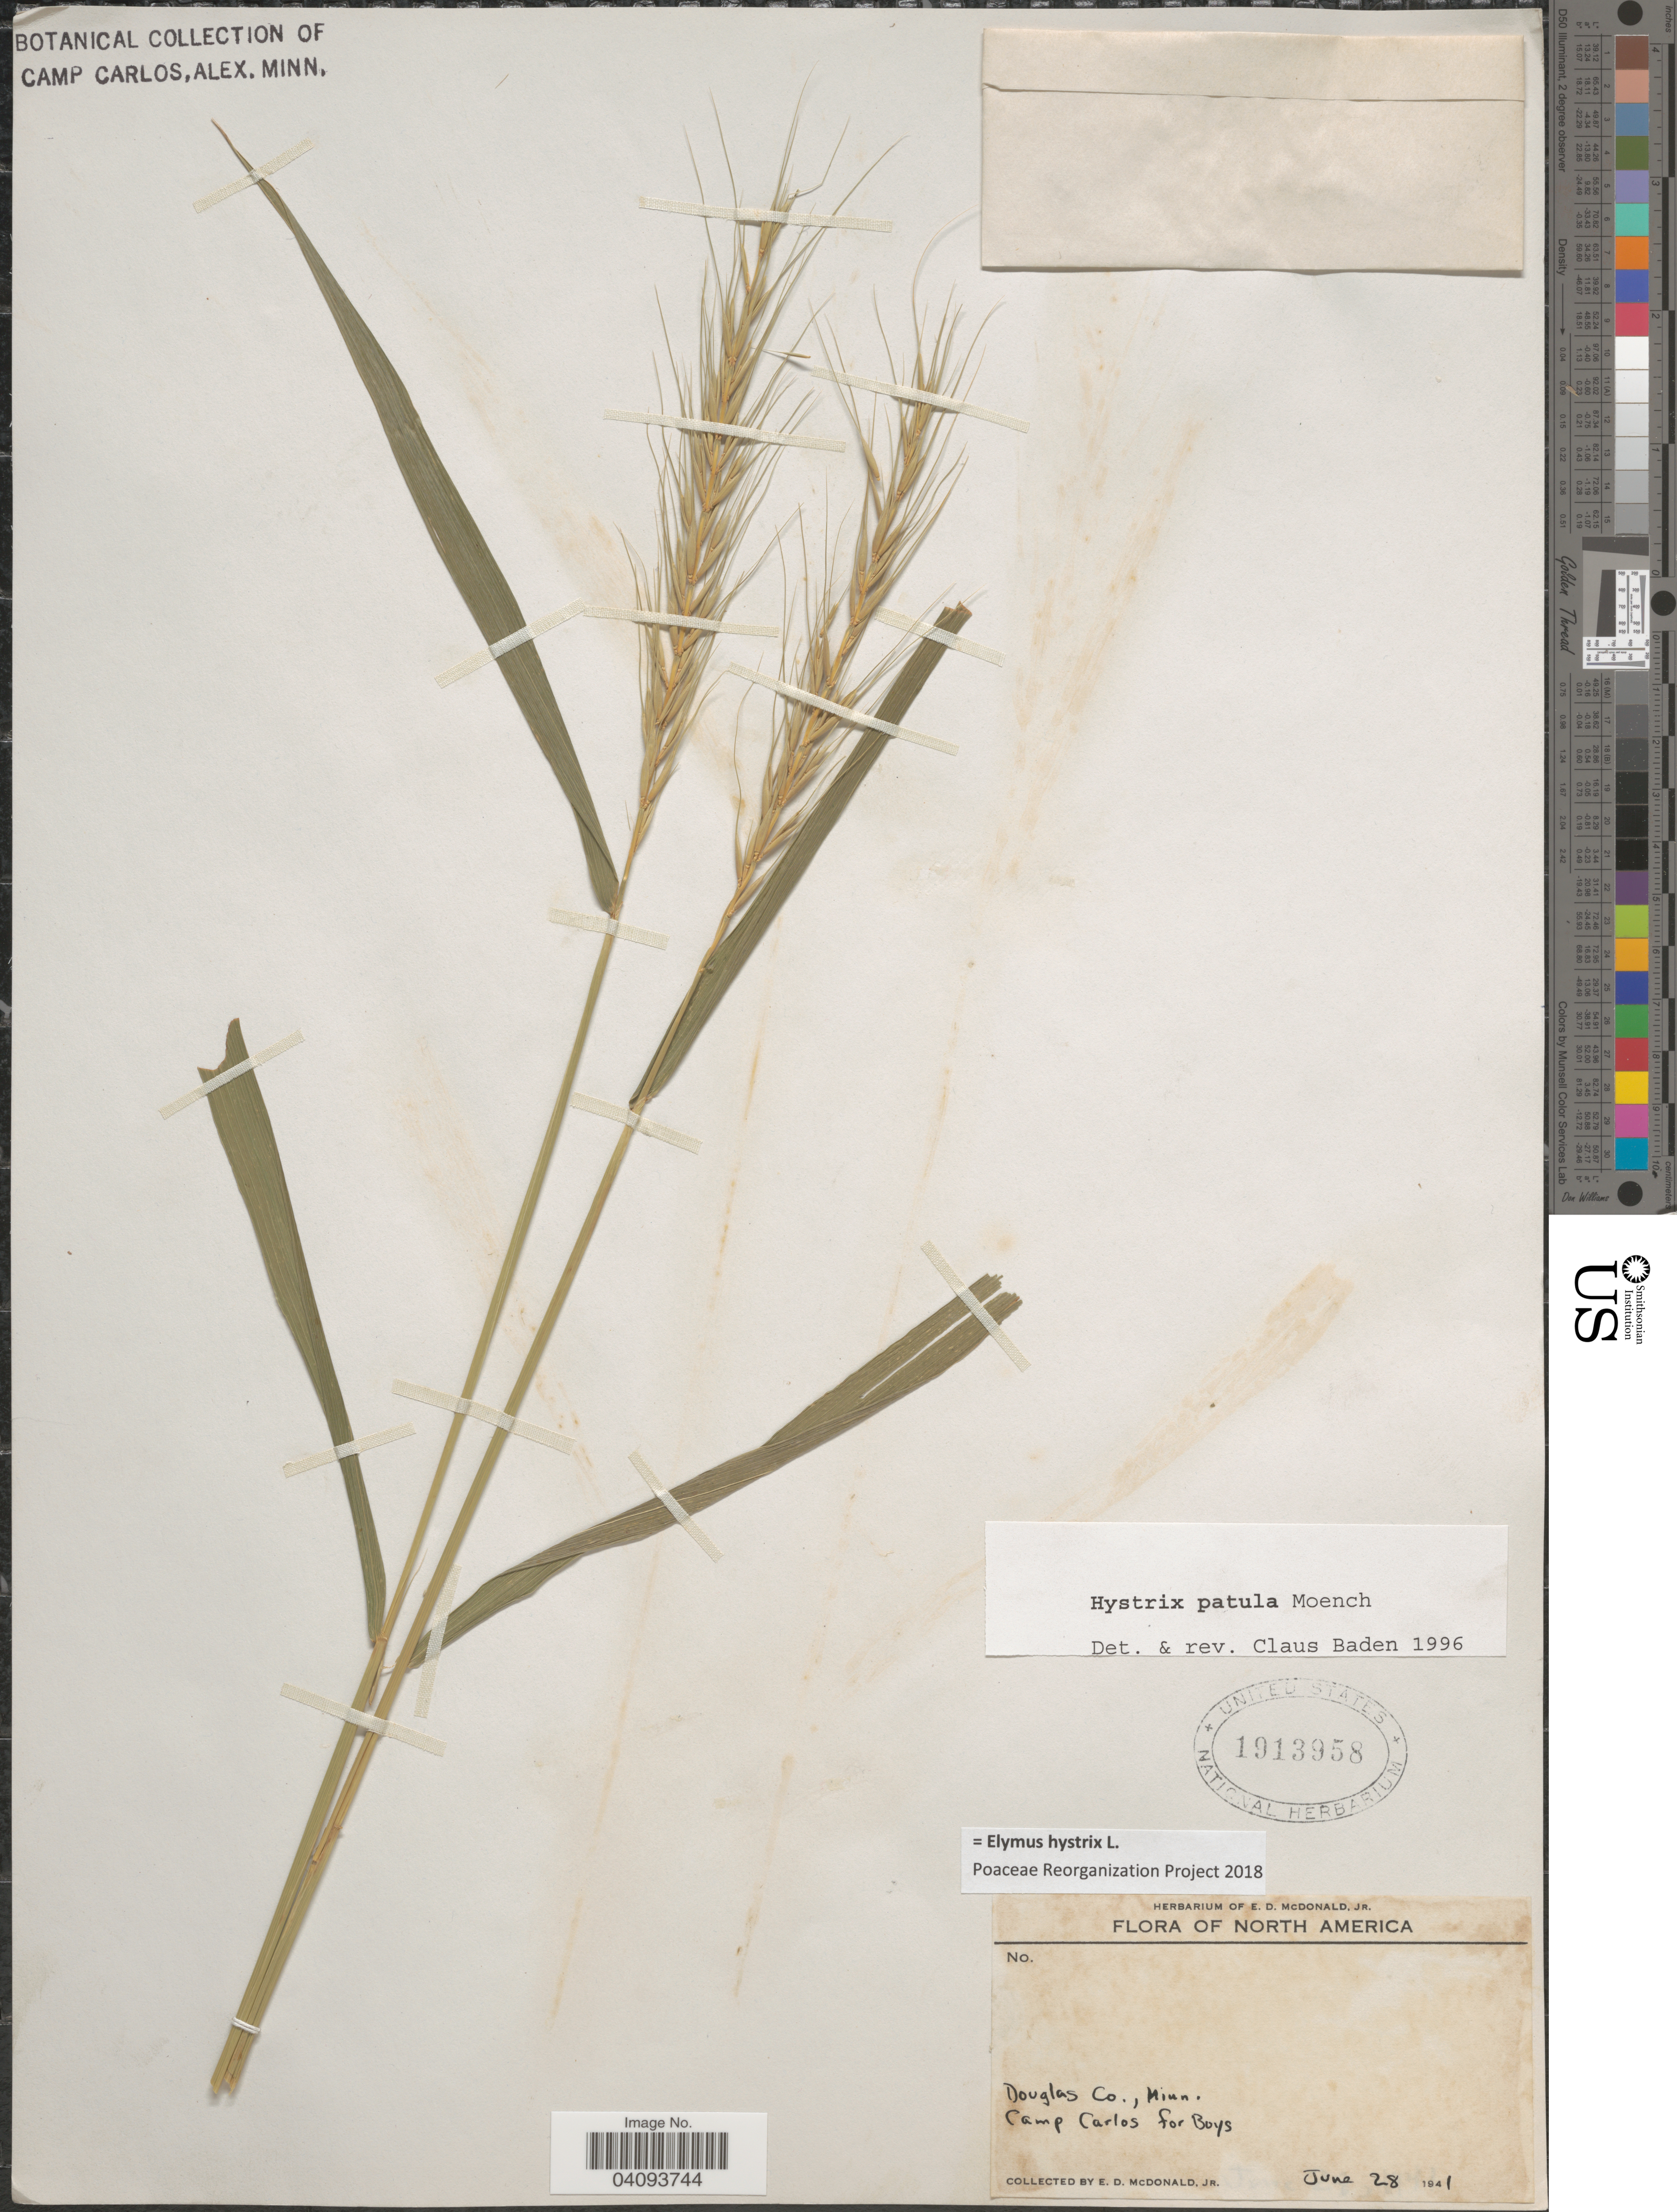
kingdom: Plantae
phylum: Tracheophyta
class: Liliopsida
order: Poales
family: Poaceae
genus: Elymus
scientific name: Elymus hystrix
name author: L.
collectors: E. D. McDonald Jr.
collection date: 1941-06-28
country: United States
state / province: Minnesota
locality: Douglas Co. Camp Carlos for Boys.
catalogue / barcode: US 1913958